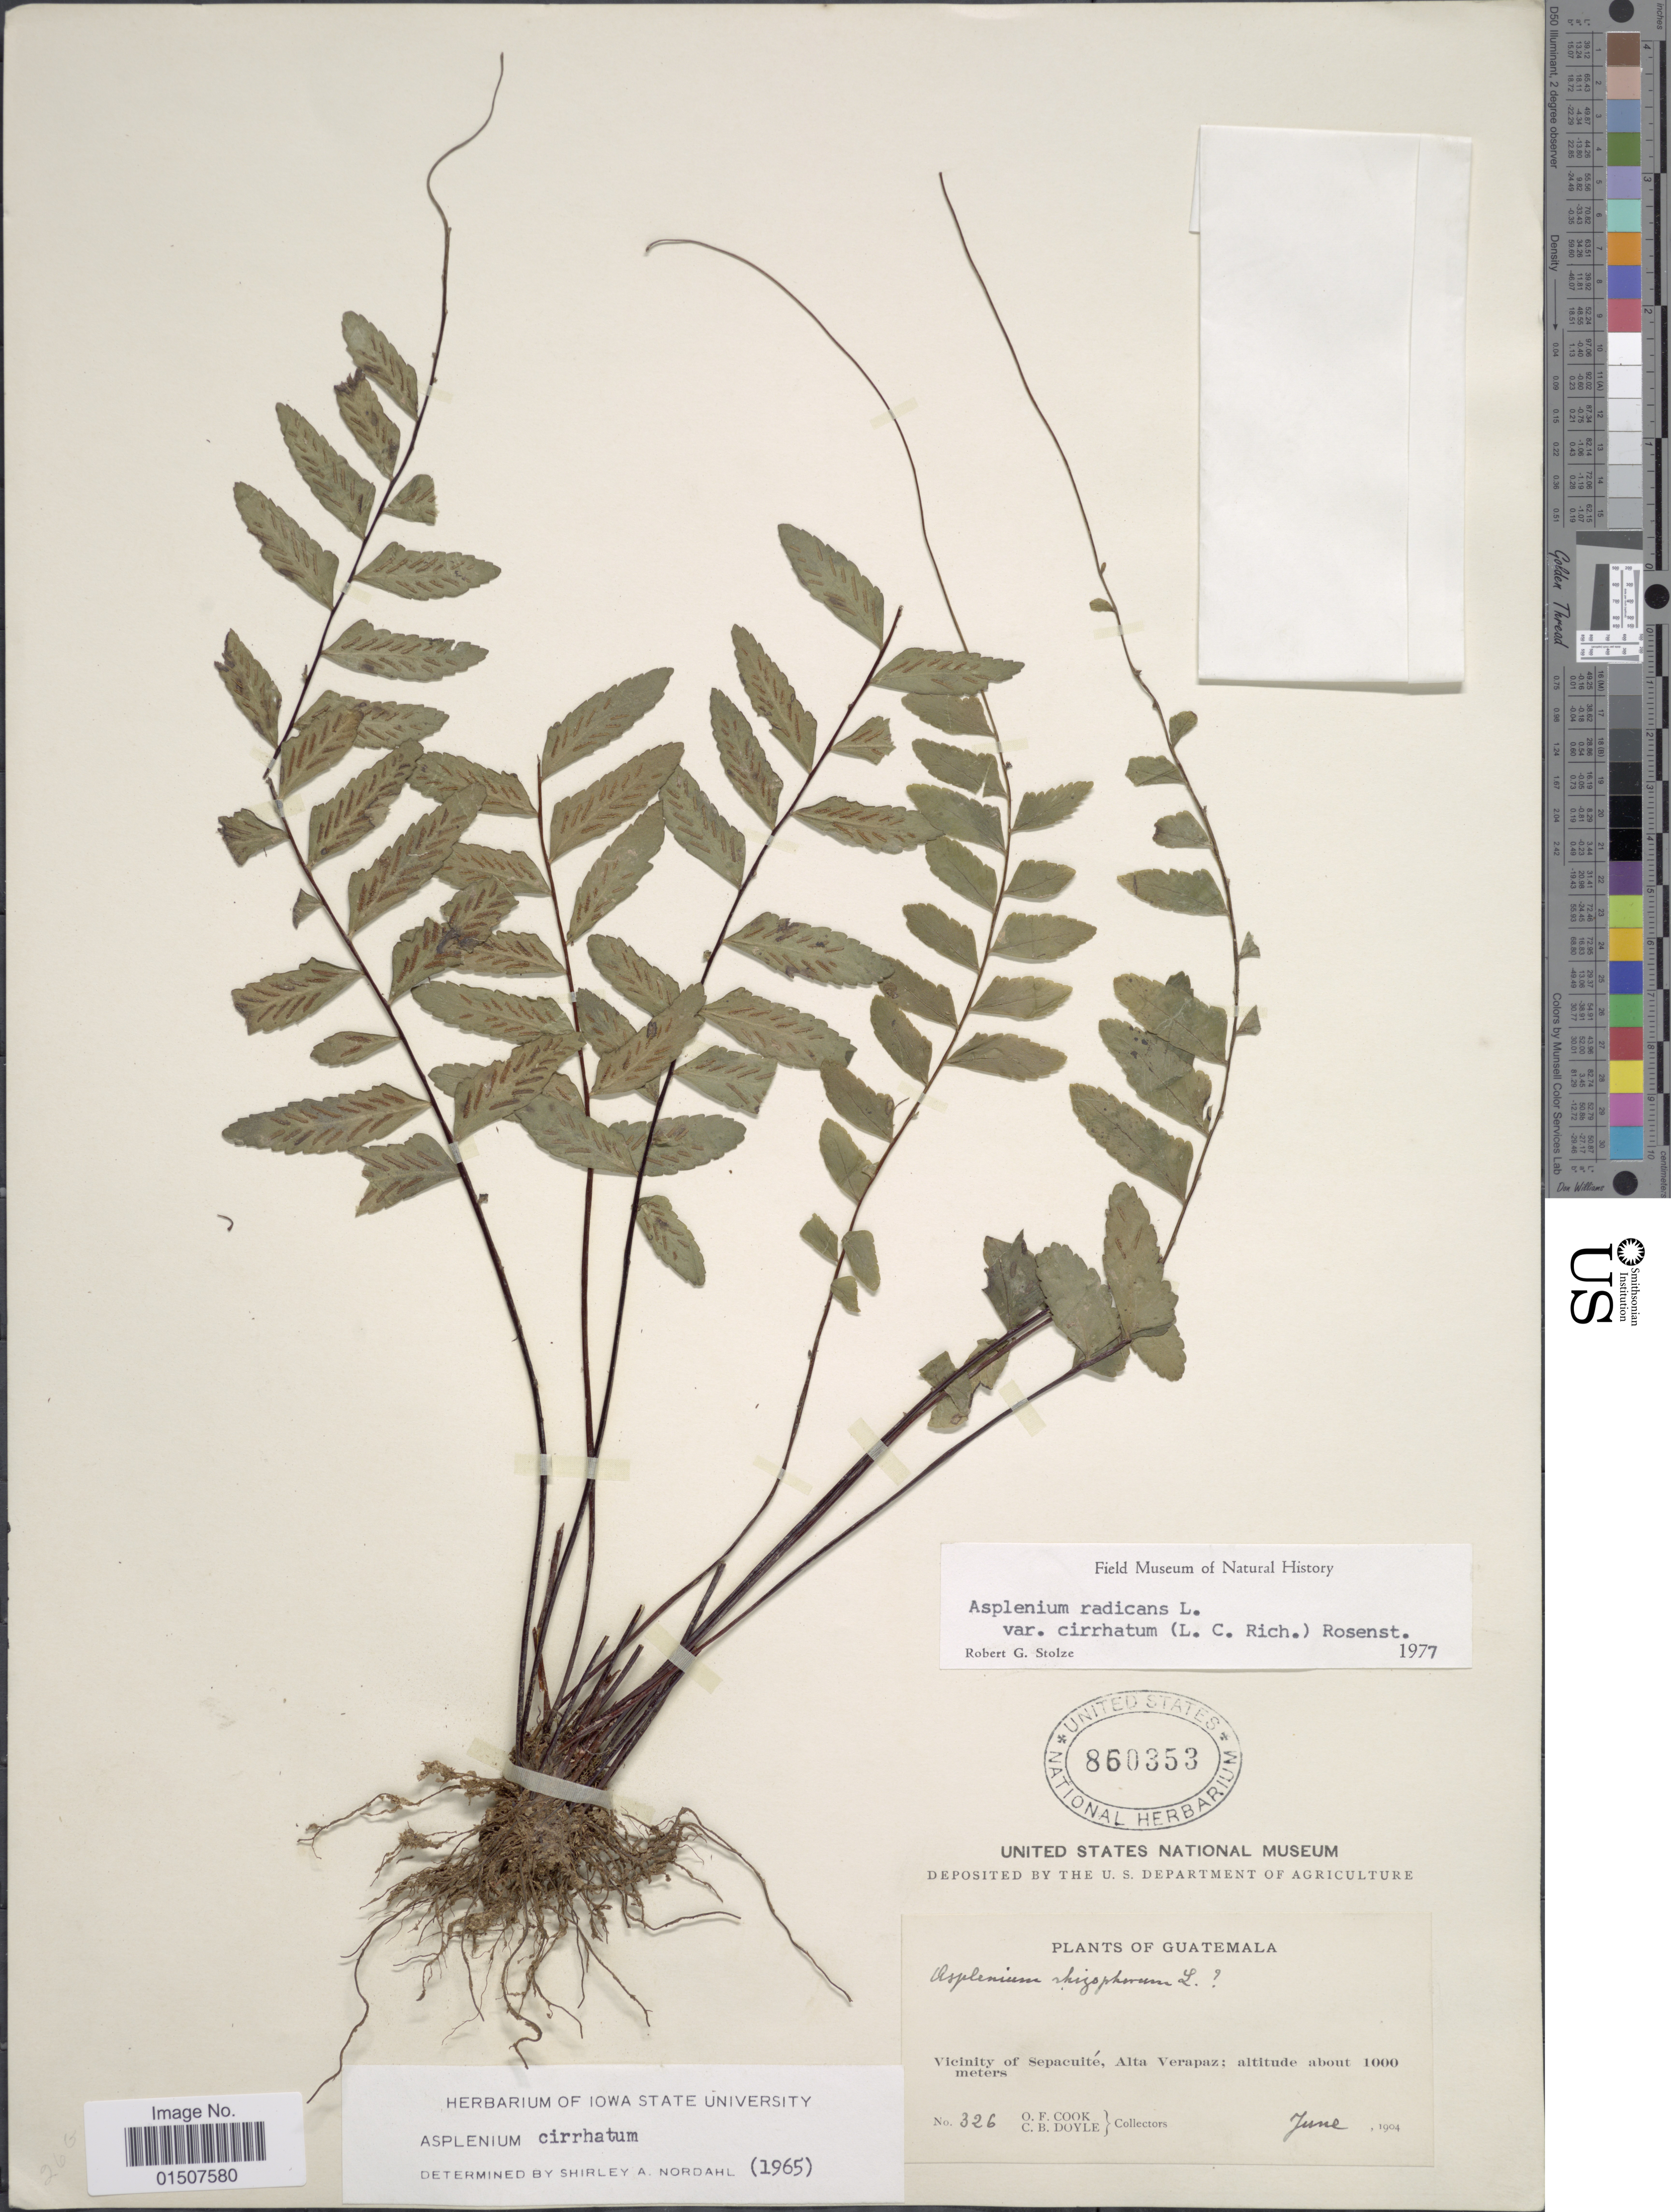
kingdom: Plantae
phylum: Tracheophyta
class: Polypodiopsida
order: Polypodiales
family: Aspleniaceae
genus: Asplenium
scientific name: Asplenium radicans var. cirrhatum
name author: (Rich. ex Willd.) Rosenst.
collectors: O. F. Cook & C. Doyle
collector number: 326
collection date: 1904-06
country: Guatemala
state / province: Alta Verapaz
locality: Vicinity of Sepacuite, Alta Verapaz.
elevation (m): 1000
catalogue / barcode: US 860353